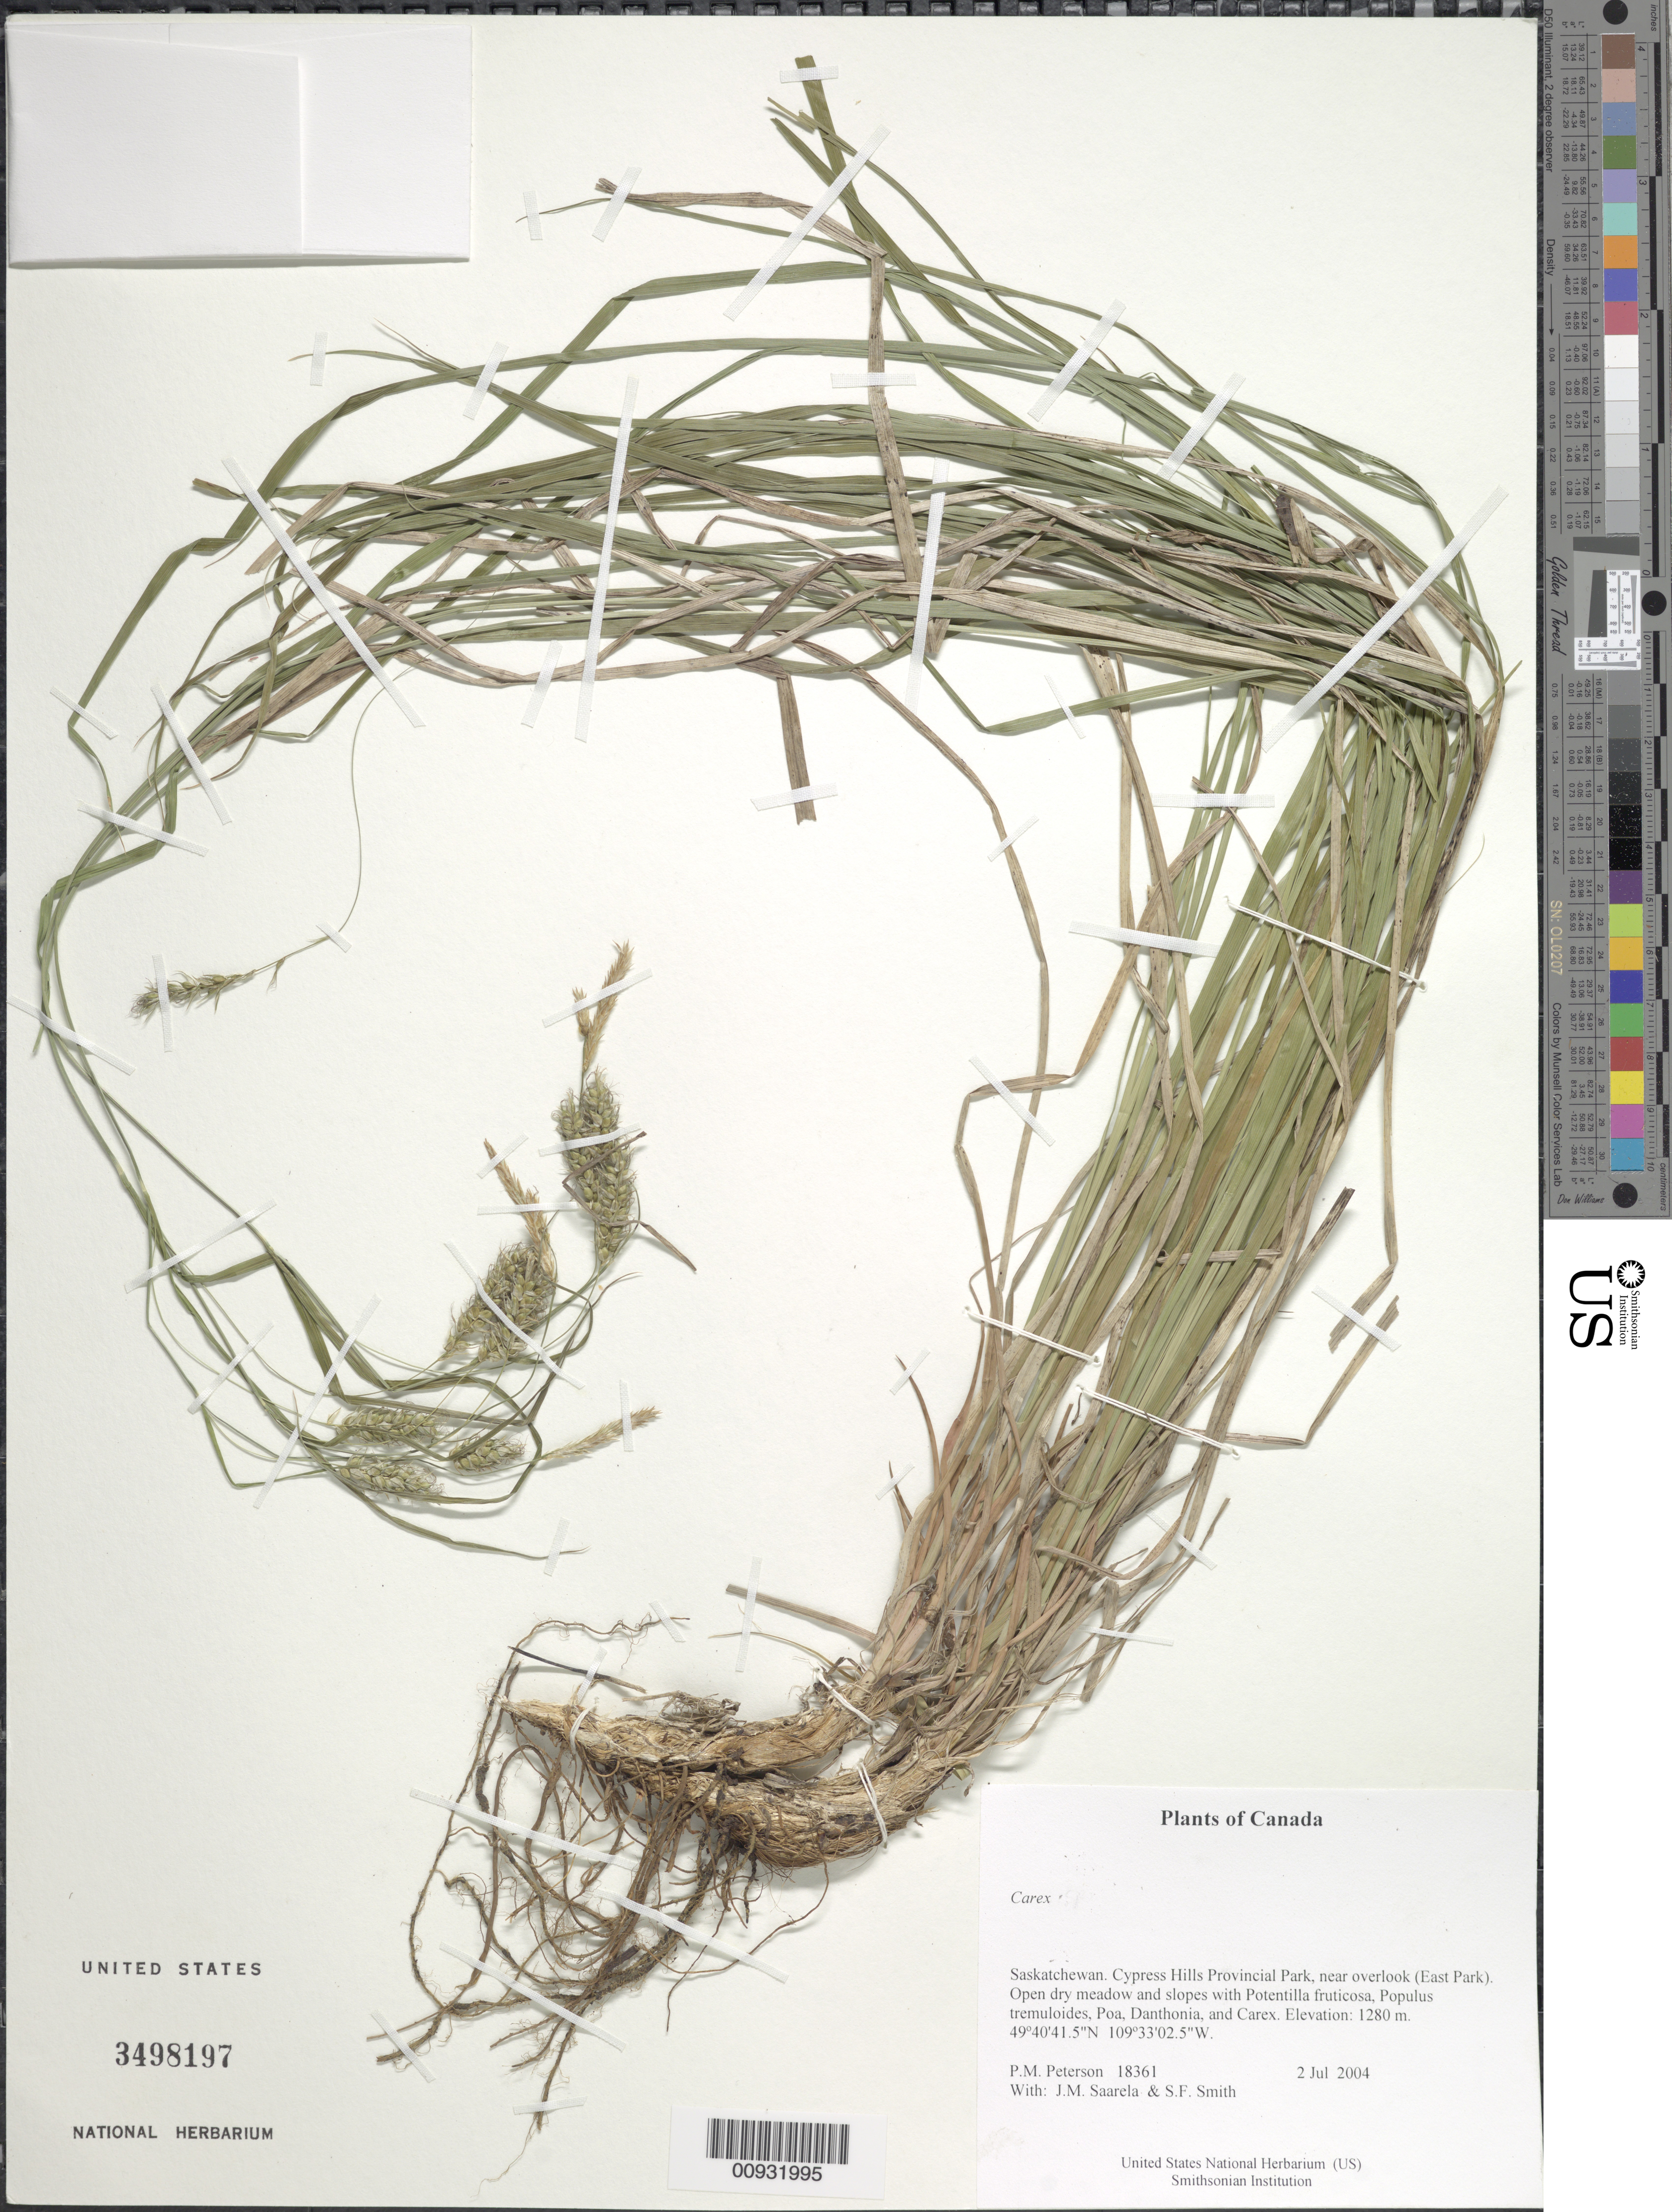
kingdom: Plantae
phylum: Tracheophyta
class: Liliopsida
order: Poales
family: Cyperaceae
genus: Carex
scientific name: Carex sp.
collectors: P. M. Peterson, J. Saarela & S.F. Smith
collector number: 18361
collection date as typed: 02 Jul 2004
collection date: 2004-07-02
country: Canada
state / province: Saskatchewan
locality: Cypress Hills Provincial Park, near overlook (East Park). Open dry meadow and slopes with Potentilla fruticosa, Populus tremuloides, Poa, Danthonia, and Carex.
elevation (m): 1280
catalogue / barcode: US 3498197